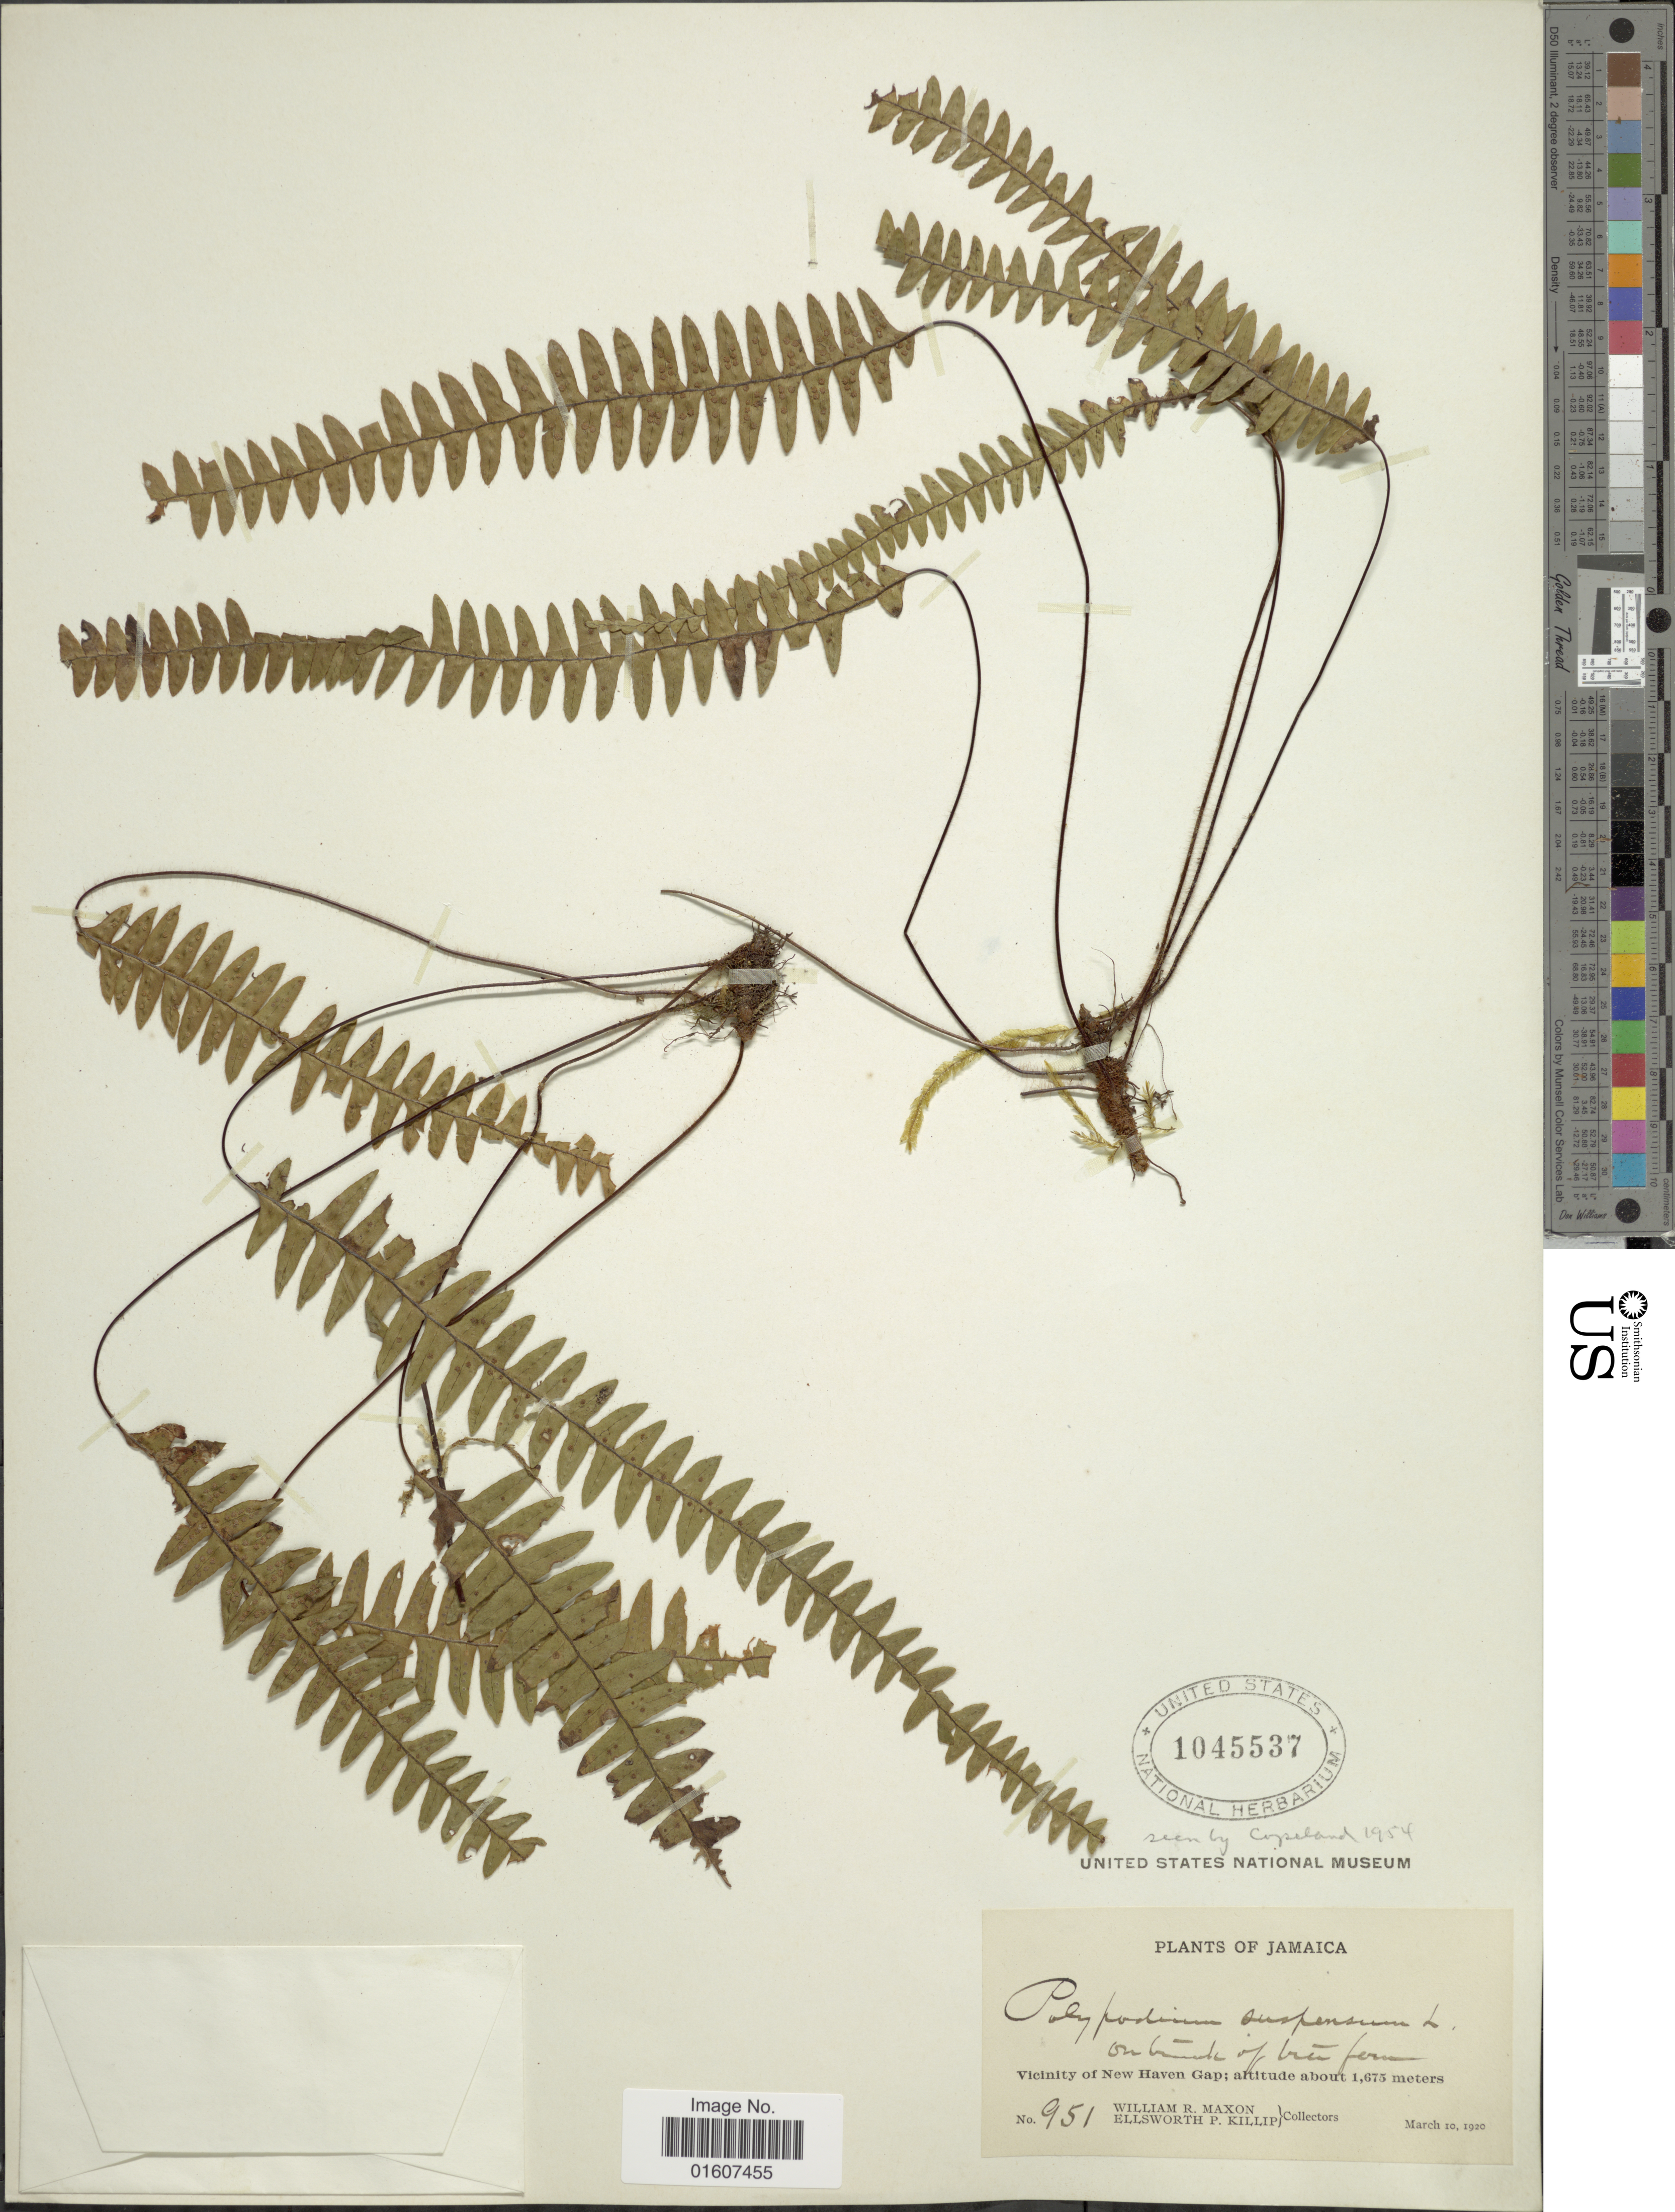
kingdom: Plantae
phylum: Tracheophyta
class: Polypodiopsida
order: Polypodiales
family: Polypodiaceae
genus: Terpsichore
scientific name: Terpsichore asplenifolia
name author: (L.) A.R. Sm.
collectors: W. R. Maxon & E. P. Killip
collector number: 951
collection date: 1920-03-10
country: Jamaica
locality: Vicinity of New Haven Gap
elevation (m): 1675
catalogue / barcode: US 1045537